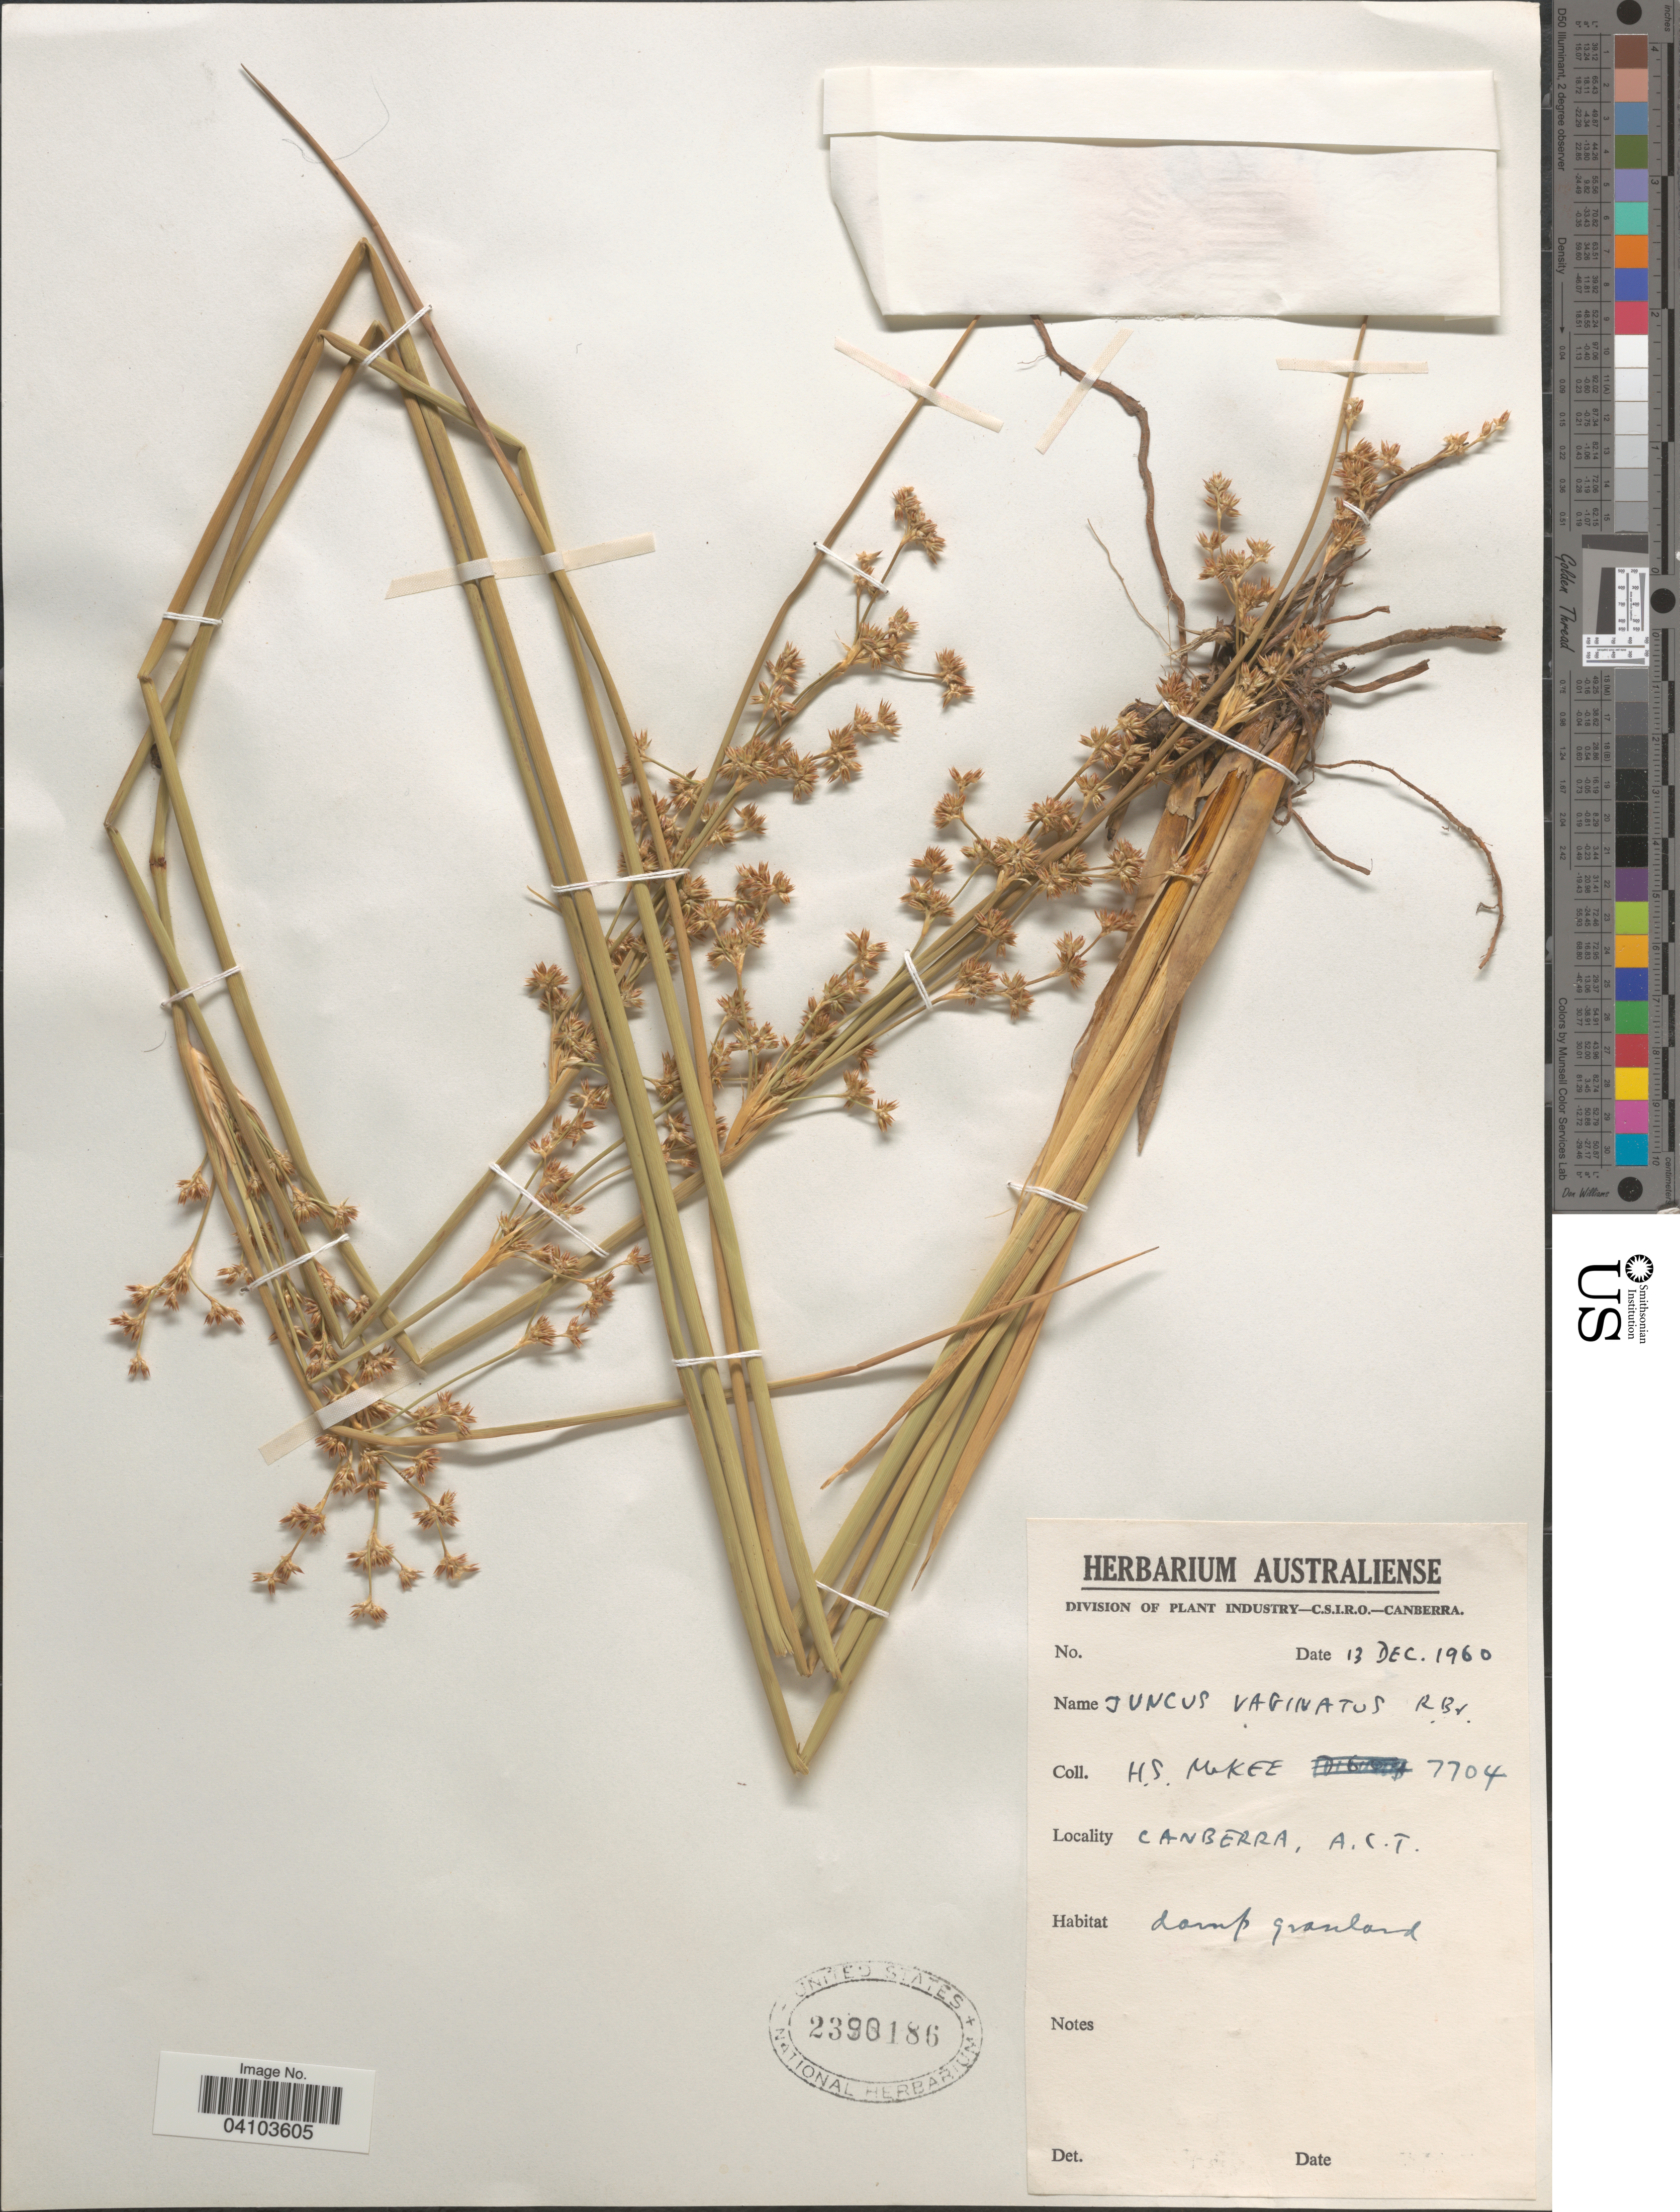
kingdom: Plantae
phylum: Tracheophyta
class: Liliopsida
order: Poales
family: Juncaceae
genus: Juncus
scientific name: Juncus vaginatus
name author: R. Br.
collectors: H. S. McKee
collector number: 7704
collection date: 1960-12-13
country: Australia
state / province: Australian Capital Territory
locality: Canberra, A.C.T.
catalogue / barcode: US 2390186